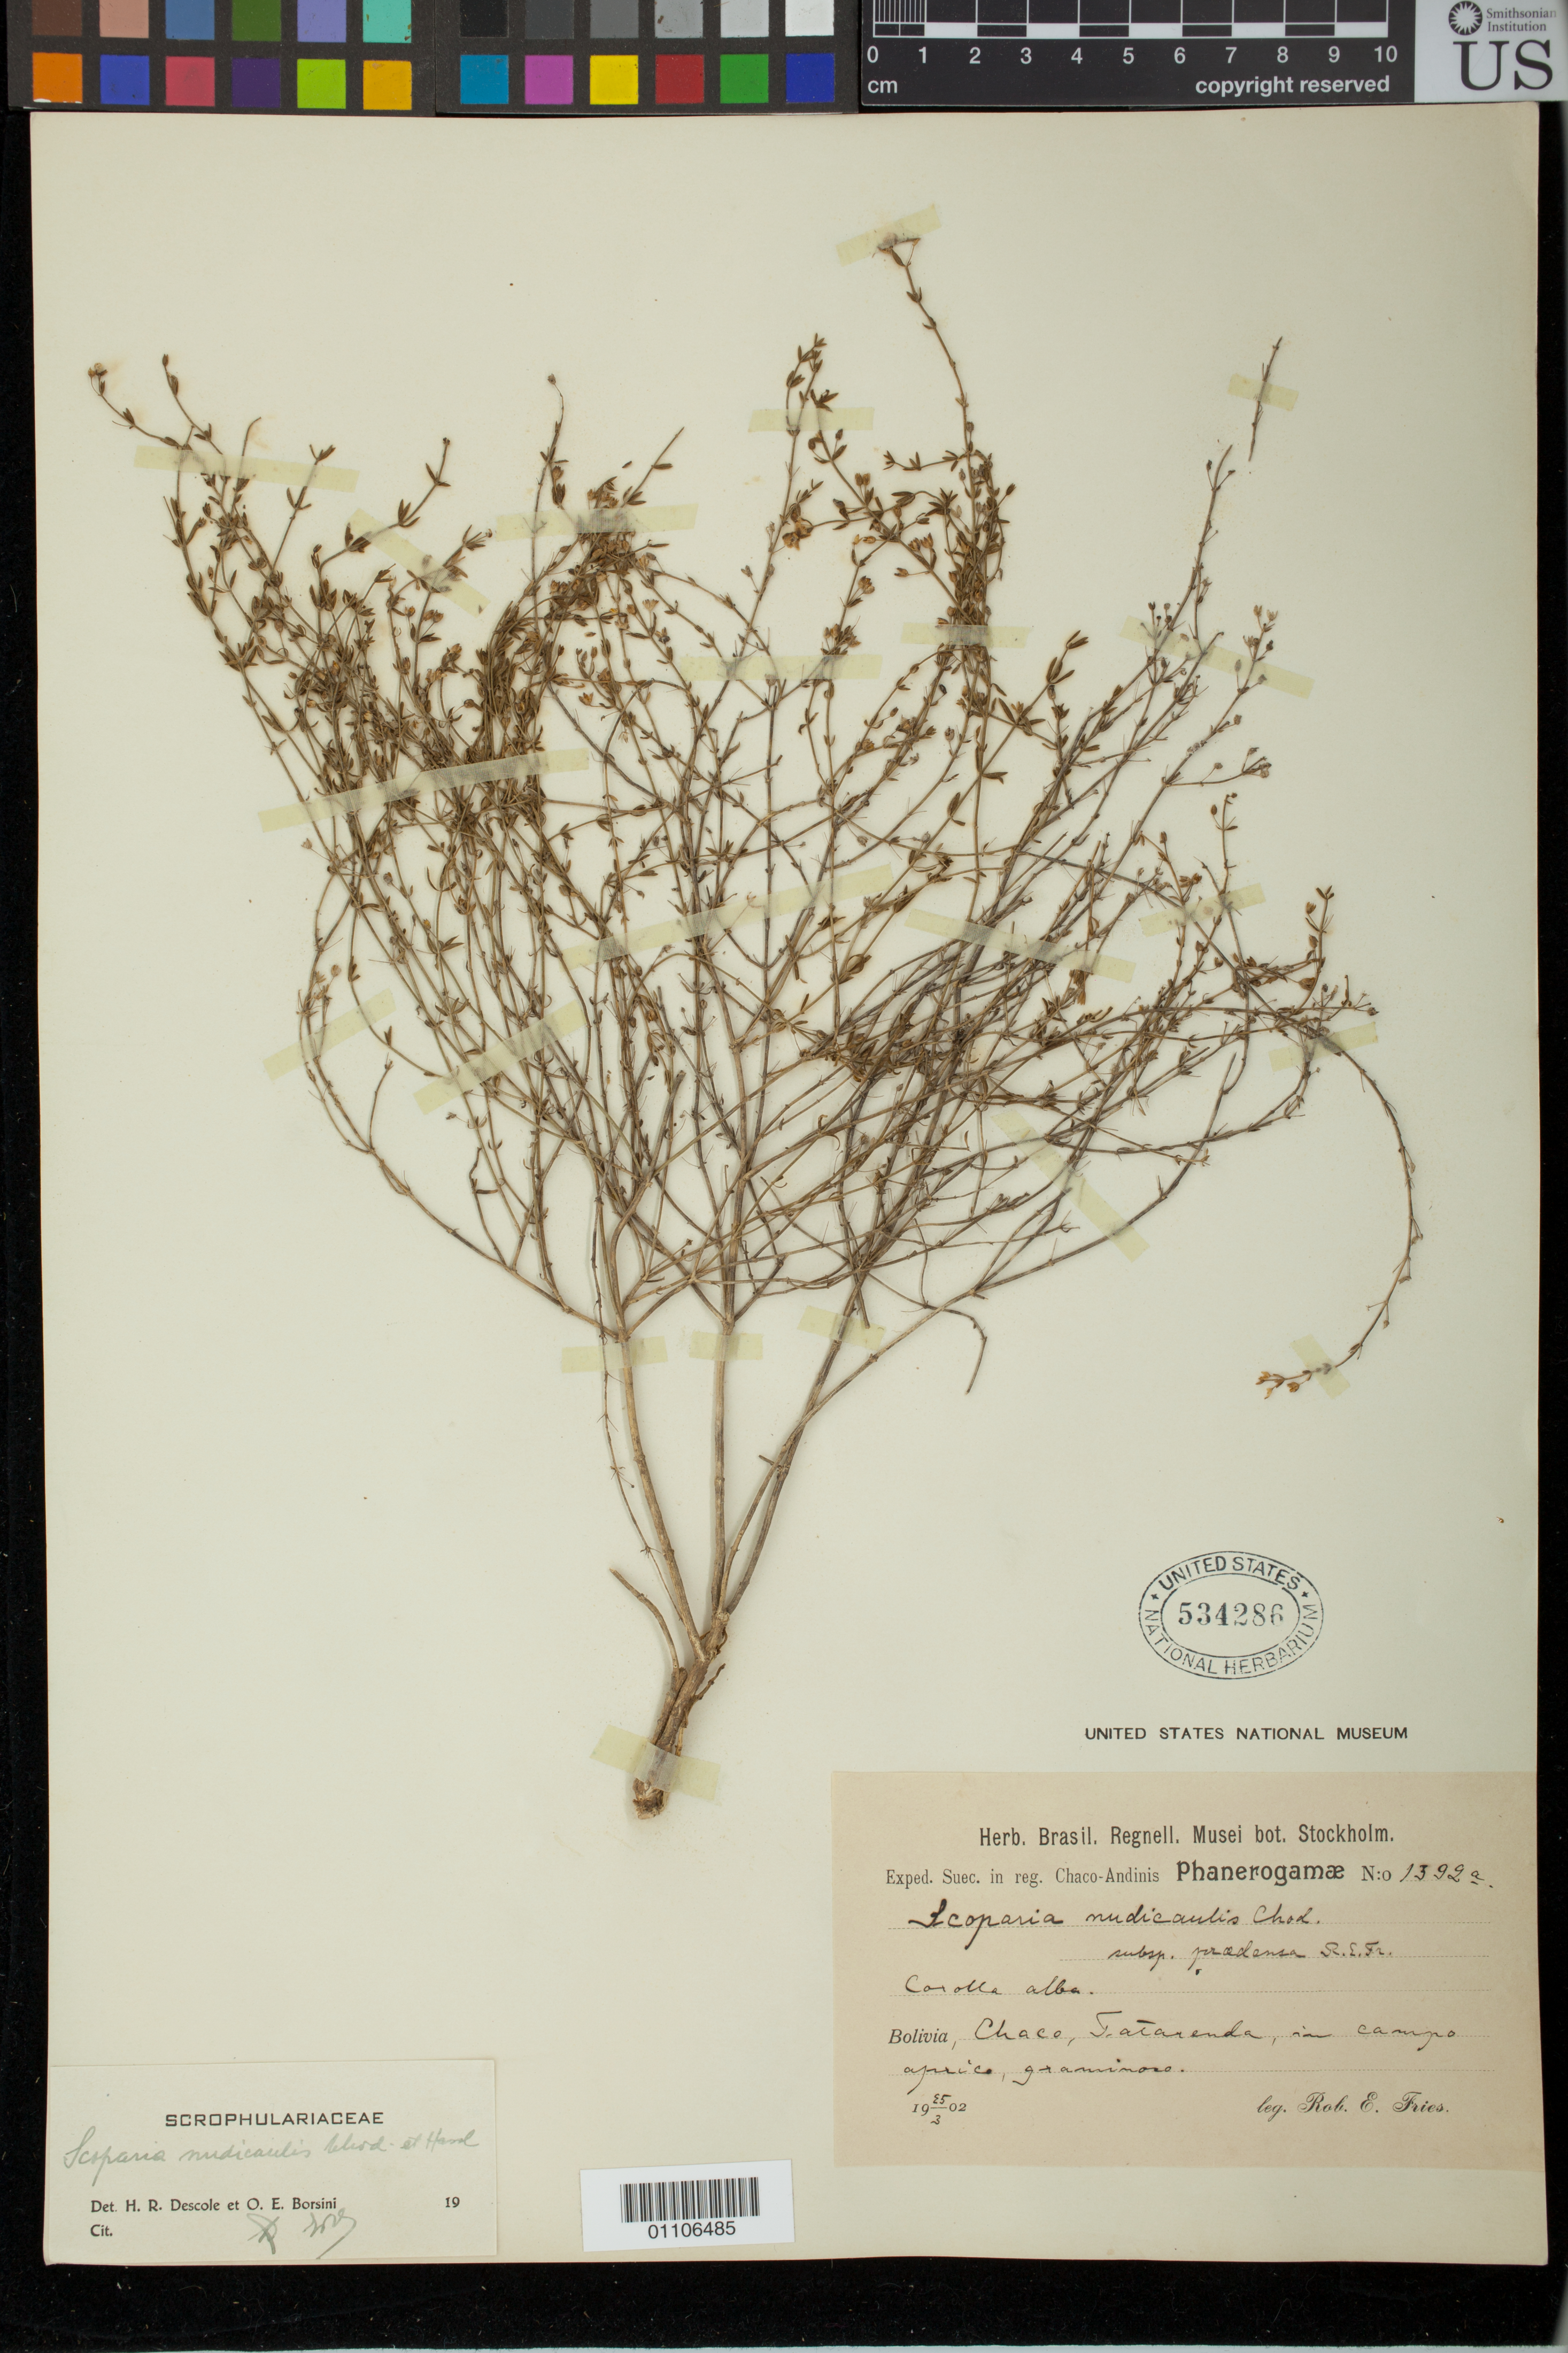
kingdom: Plantae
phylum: Tracheophyta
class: Magnoliopsida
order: Lamiales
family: Plantaginaceae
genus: Scoparia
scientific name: Scoparia nudicaulis subsp. praedensa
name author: R.E. Fr.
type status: Isosyntype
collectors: R. E. Fries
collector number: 1392 a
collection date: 1902-03-25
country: Bolivia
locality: Chaco, Tatarenda.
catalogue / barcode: US 534286